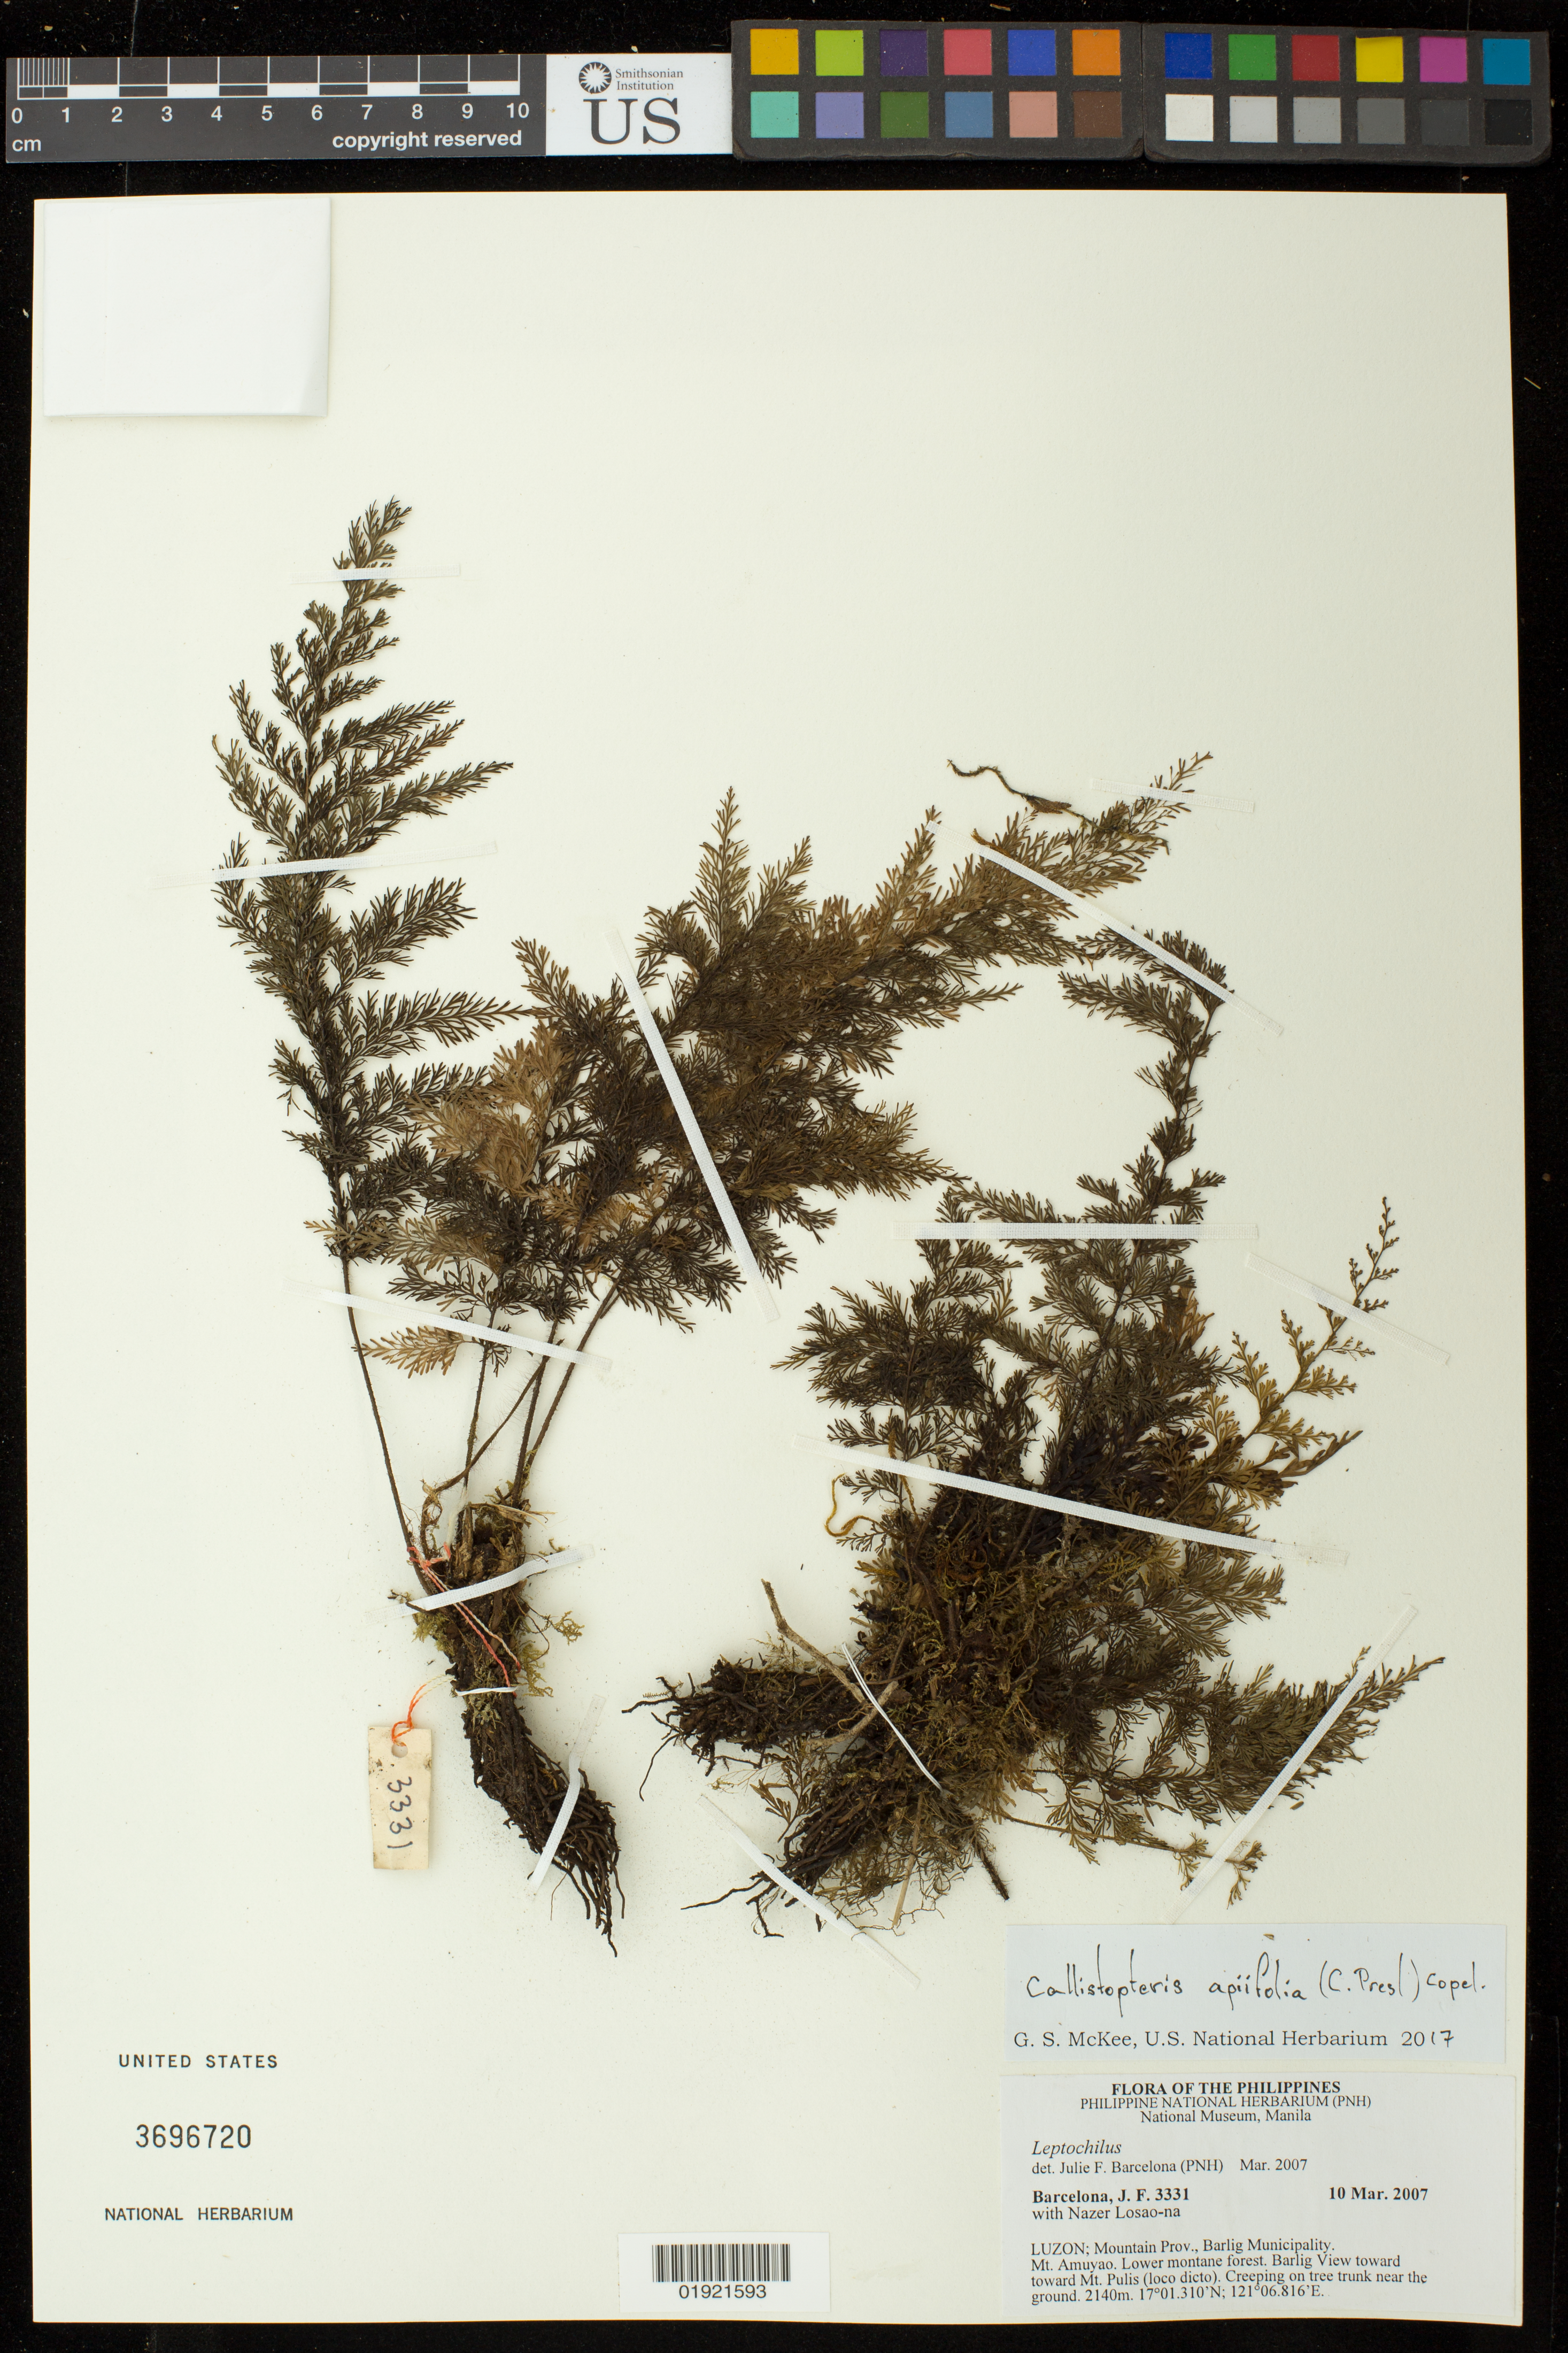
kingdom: Plantae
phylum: Tracheophyta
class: Polypodiopsida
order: Hymenophyllales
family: Hymenophyllaceae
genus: Callistopteris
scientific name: Callistopteris apiifolia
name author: (C. Presl) Copel.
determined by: McKee, G. S., (US), NMNH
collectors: J. F. Barcelona & N. Losao-na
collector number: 3331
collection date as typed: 10 Mar. 2007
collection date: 2007-03-10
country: Philippines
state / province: Cordillera (Administrative Region)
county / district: Mountain province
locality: Luzon, Barlig Municipality. Mt. Amuyao. Barlig View toward Mt. Pulis (loco dicto)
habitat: Lower montane forest. Creeping on tree trunk near the ground.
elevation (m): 2140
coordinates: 17 01.310 N, 121 06.816 E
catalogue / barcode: US 3696720